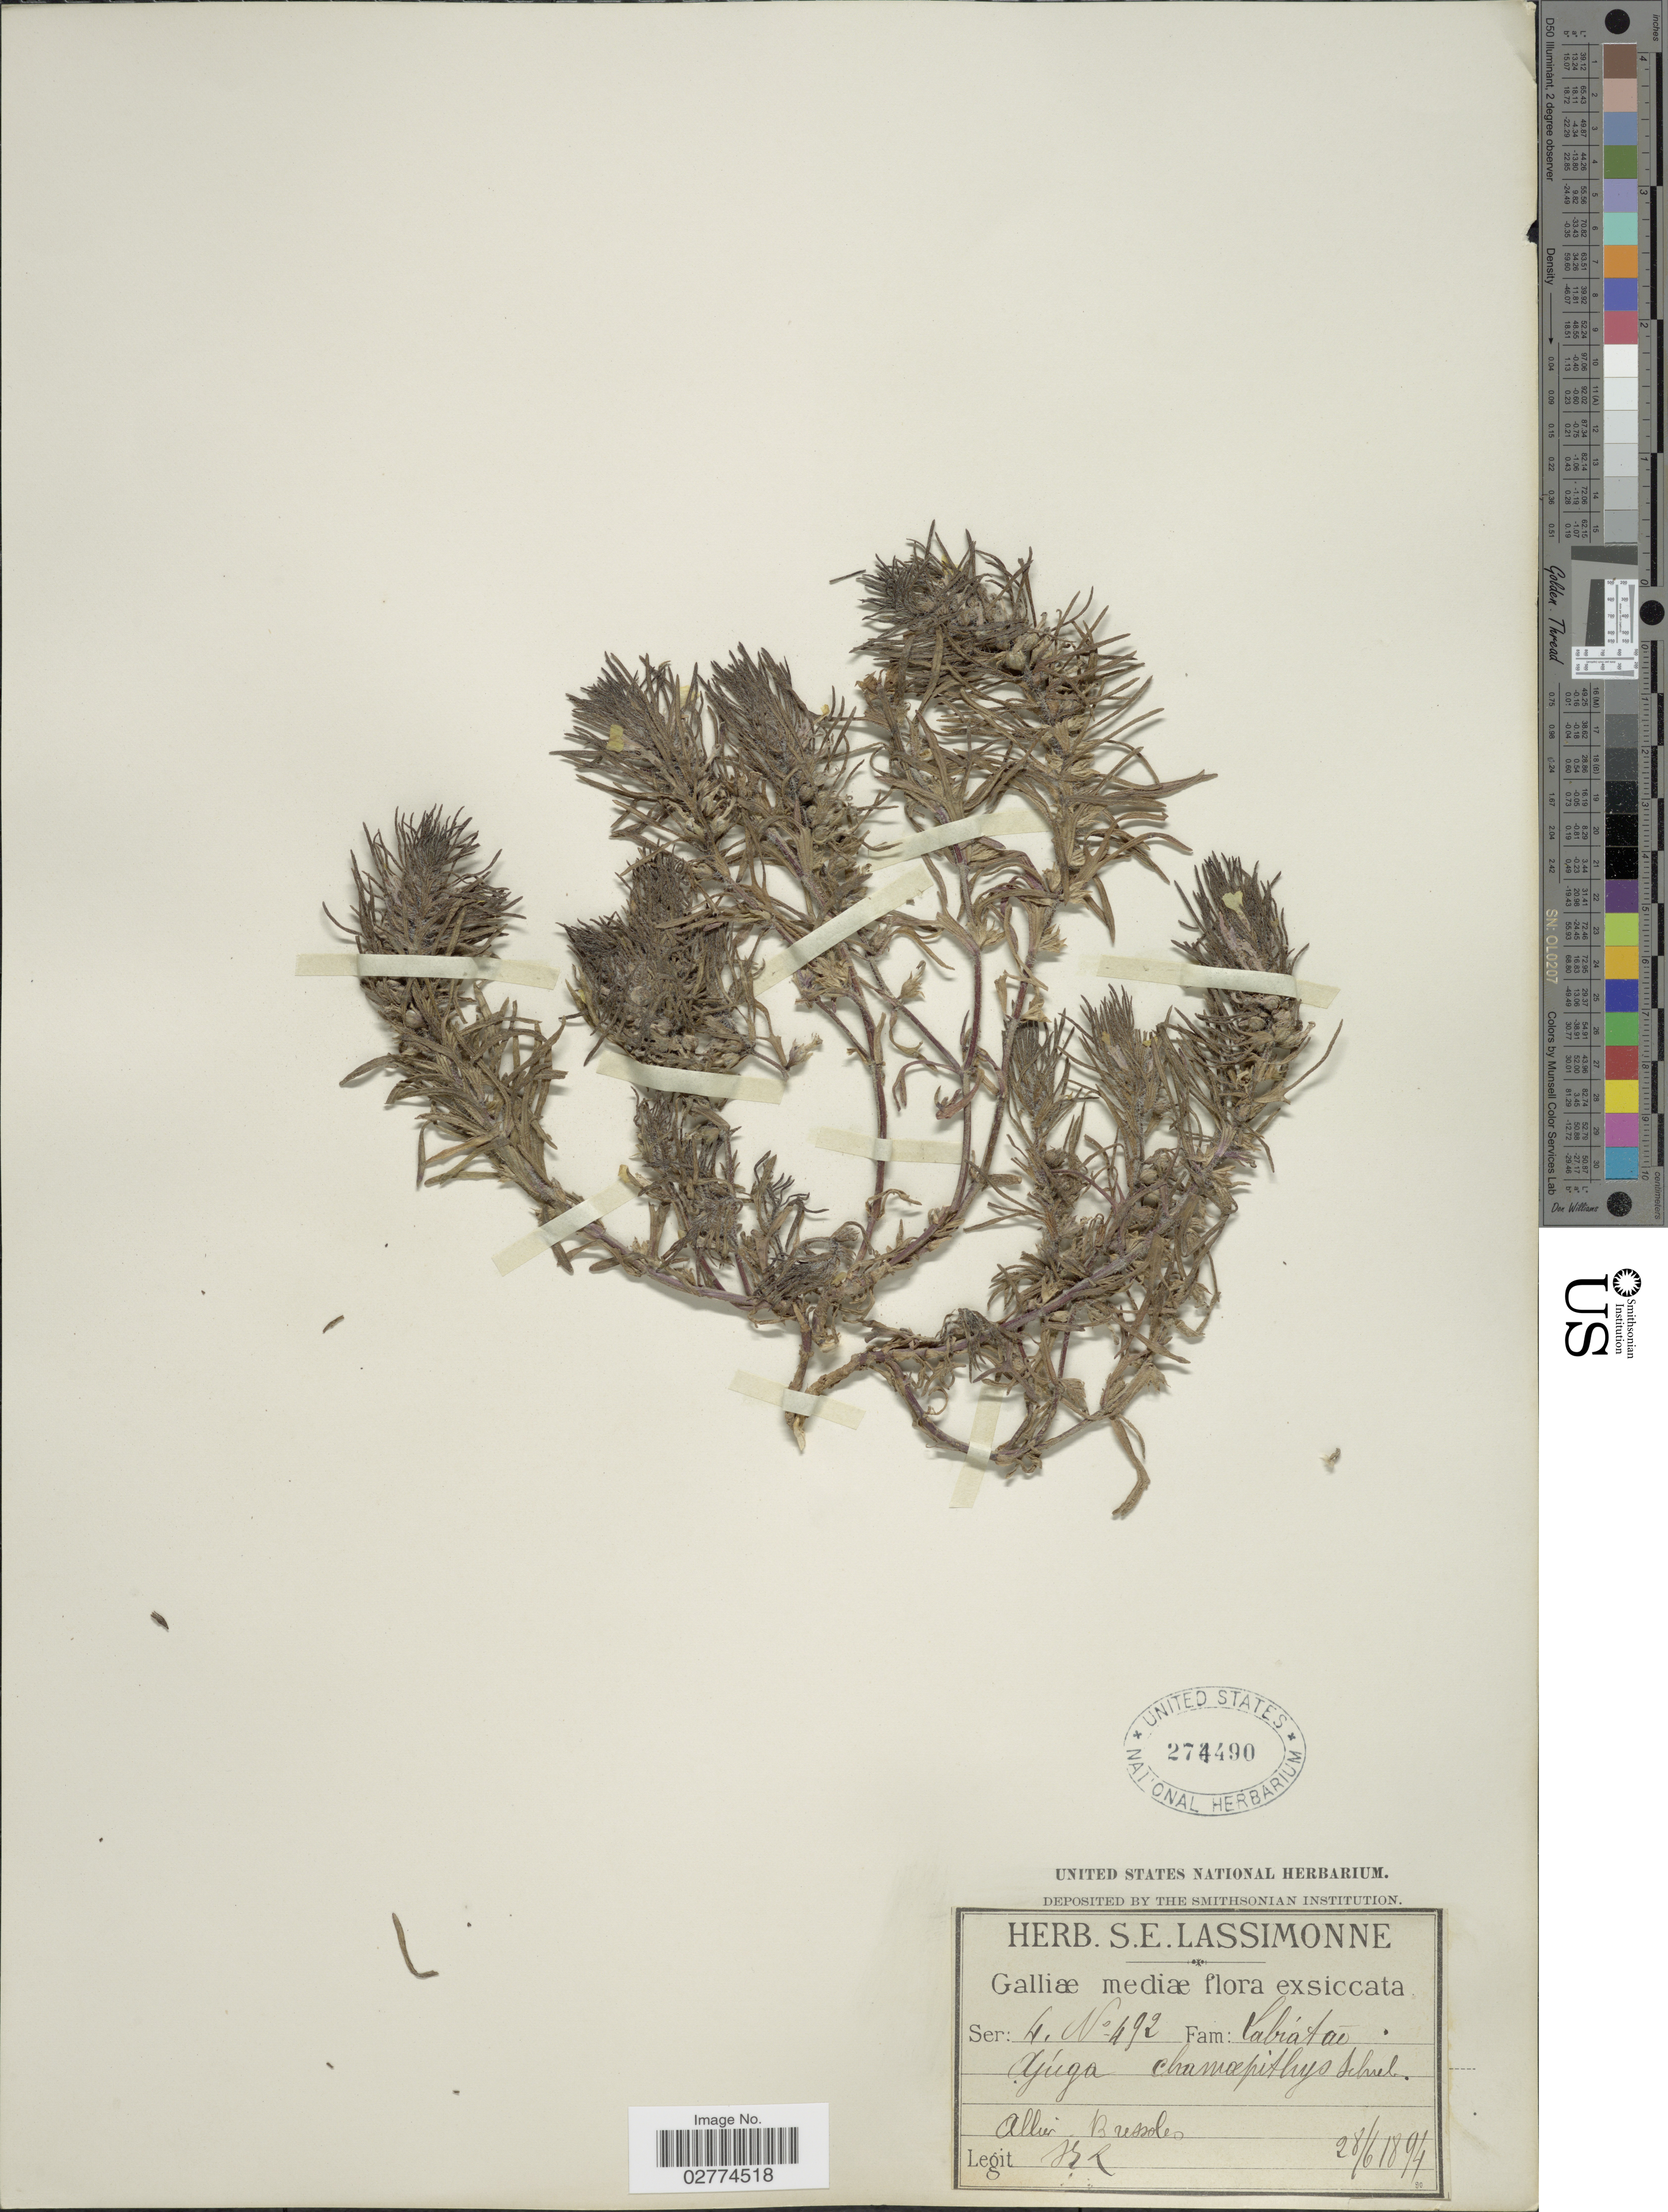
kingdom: Plantae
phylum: Tracheophyta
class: Magnoliopsida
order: Lamiales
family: Lamiaceae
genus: Ajuga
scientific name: Ajuga chamaepitys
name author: (L.) Schreb.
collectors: S. Lassimonne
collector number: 492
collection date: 1894-06-28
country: France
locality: Allier, Bressoles.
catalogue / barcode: US 274490